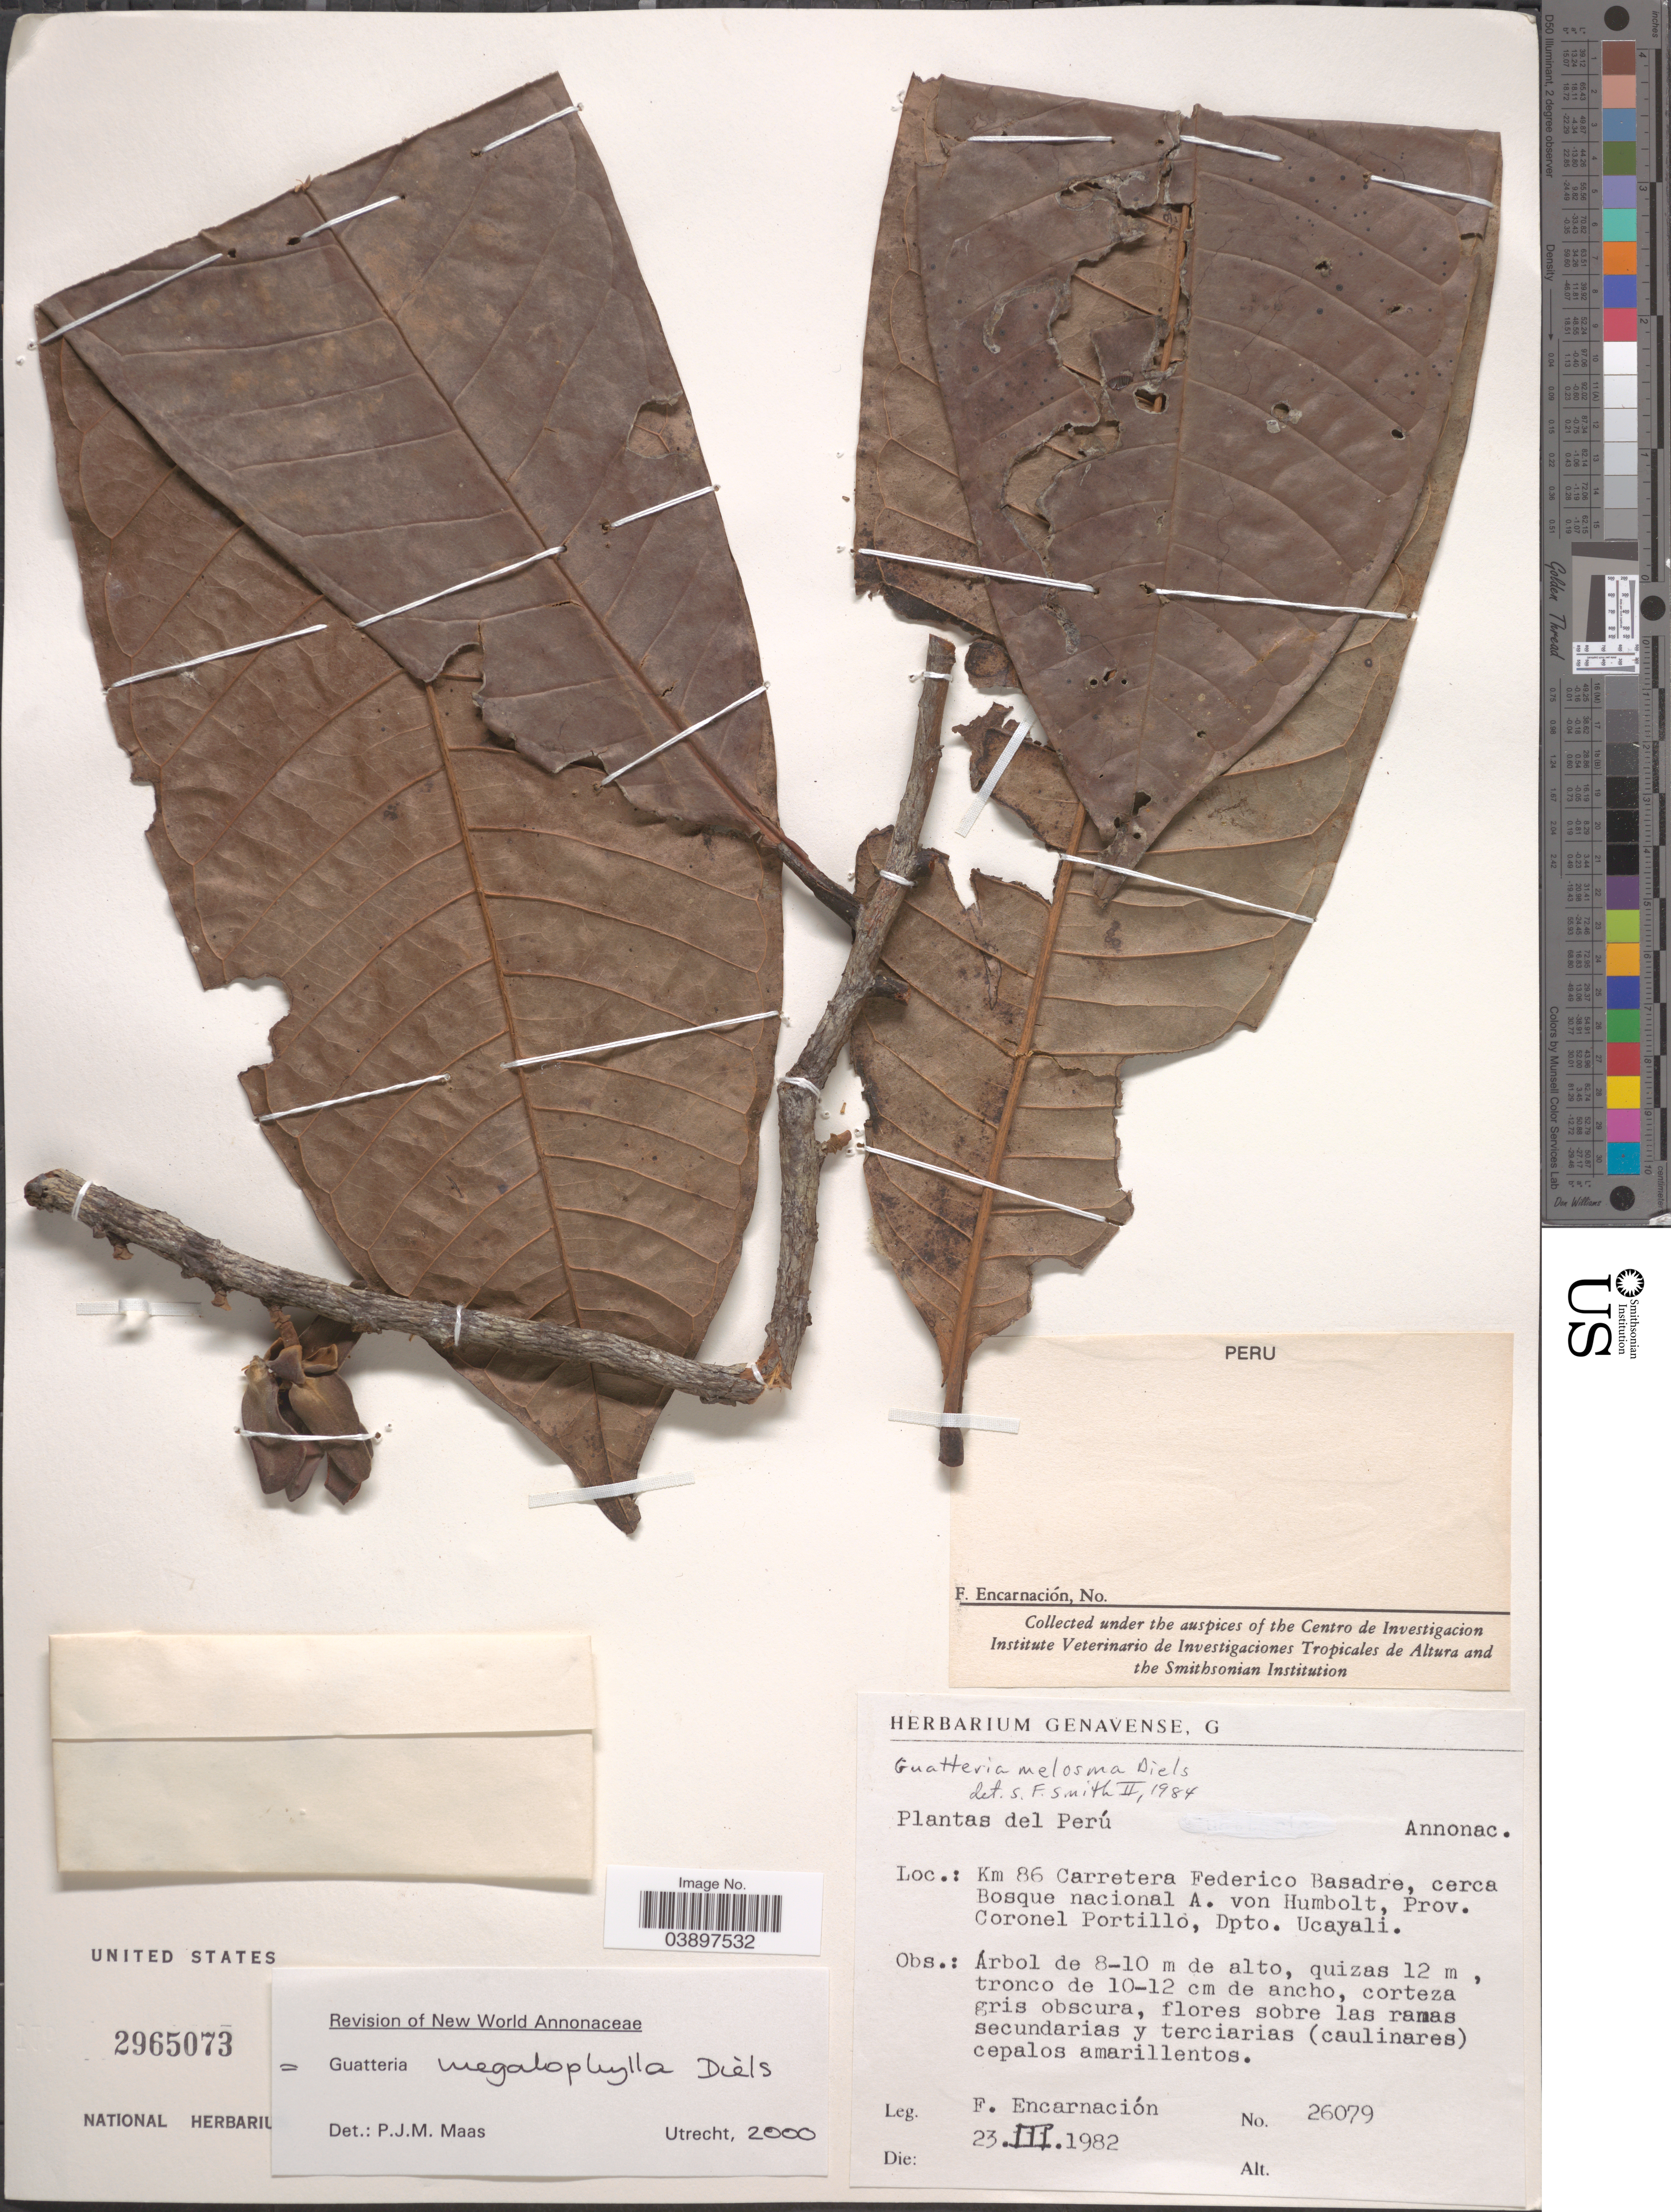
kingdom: Plantae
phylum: Tracheophyta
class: Magnoliopsida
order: Magnoliales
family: Annonaceae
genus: Guatteria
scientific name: Guatteria megalophylla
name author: Diels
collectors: F. Encarnación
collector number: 26079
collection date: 1982-03-26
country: Peru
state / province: Ucayali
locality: Km 86 Carretera Federico Basadre, cerca Bosque nacional A. von Humboldt, Prov. Coronel Portillo, Dpto. Ucayali.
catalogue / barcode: US 2965073